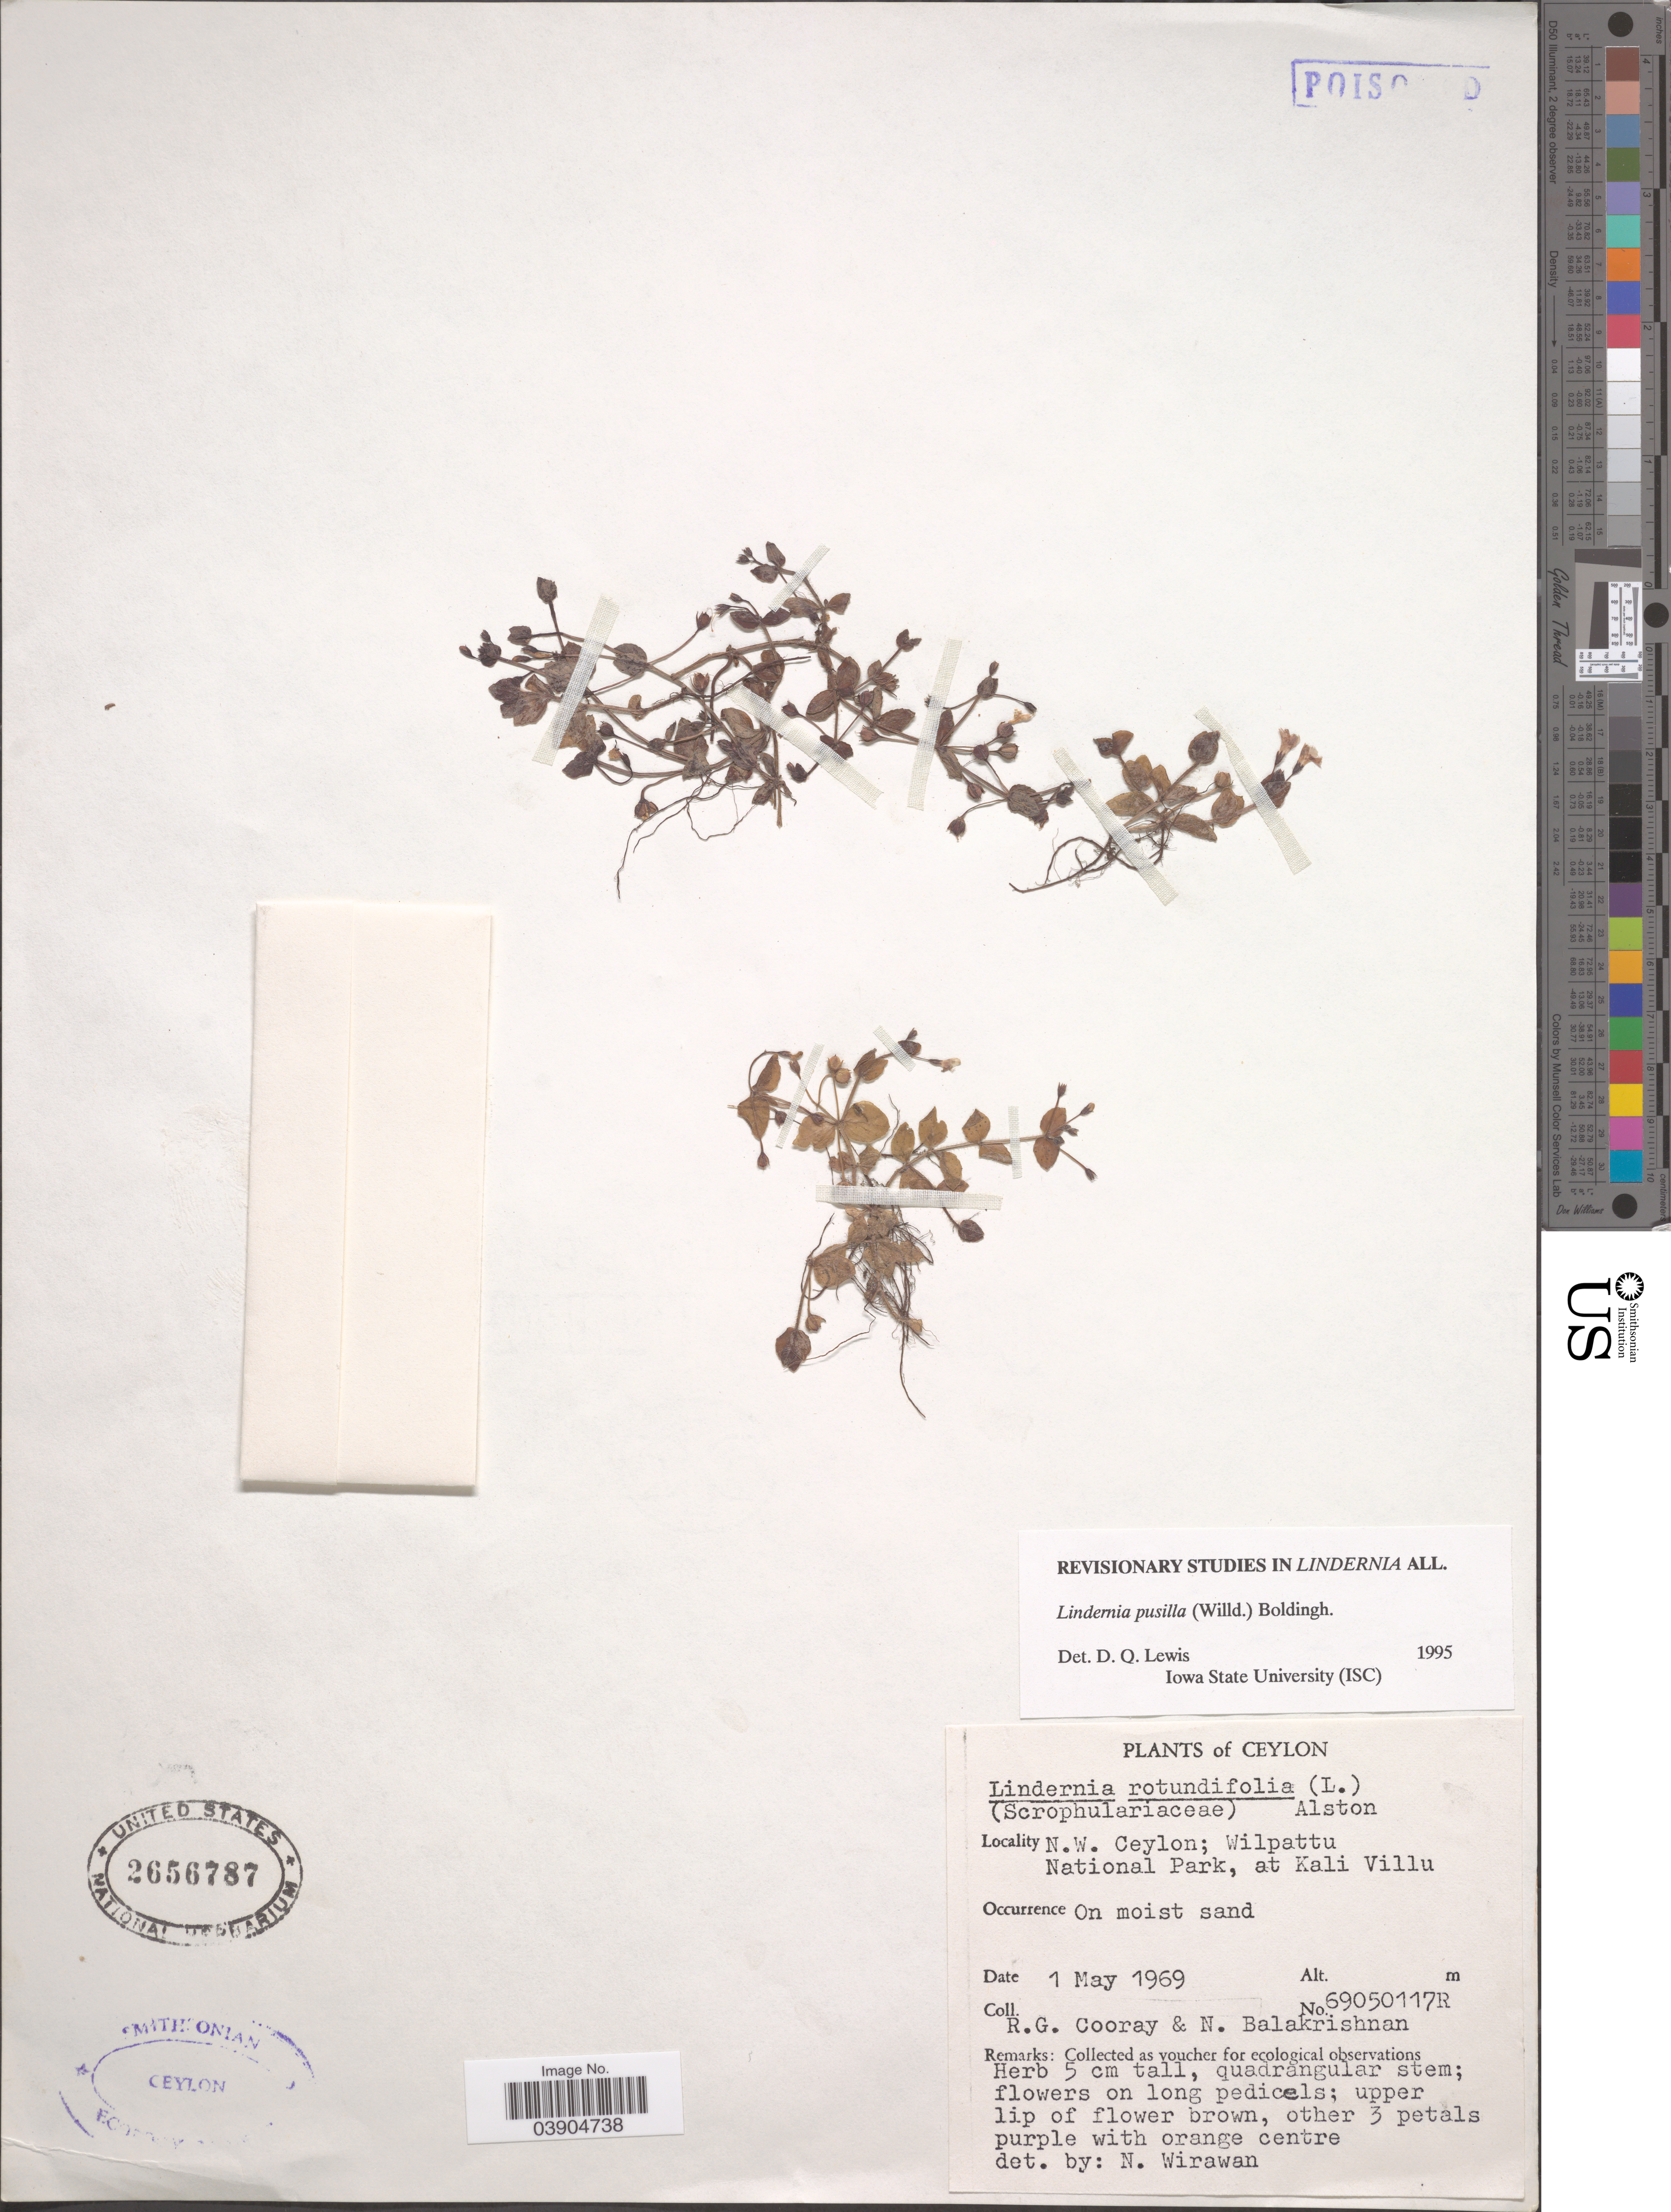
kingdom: Plantae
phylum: Tracheophyta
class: Magnoliopsida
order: Lamiales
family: Linderniaceae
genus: Lindernia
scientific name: Lindernia pusilla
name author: (Willd.) Bold.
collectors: R. Cooray & N. Balakrishnan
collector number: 69050117R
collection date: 1969-05-01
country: Sri Lanka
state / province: North Western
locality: N.W. Ceylon; Wilpattu National Park, at Kali Villu.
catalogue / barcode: US 2656787